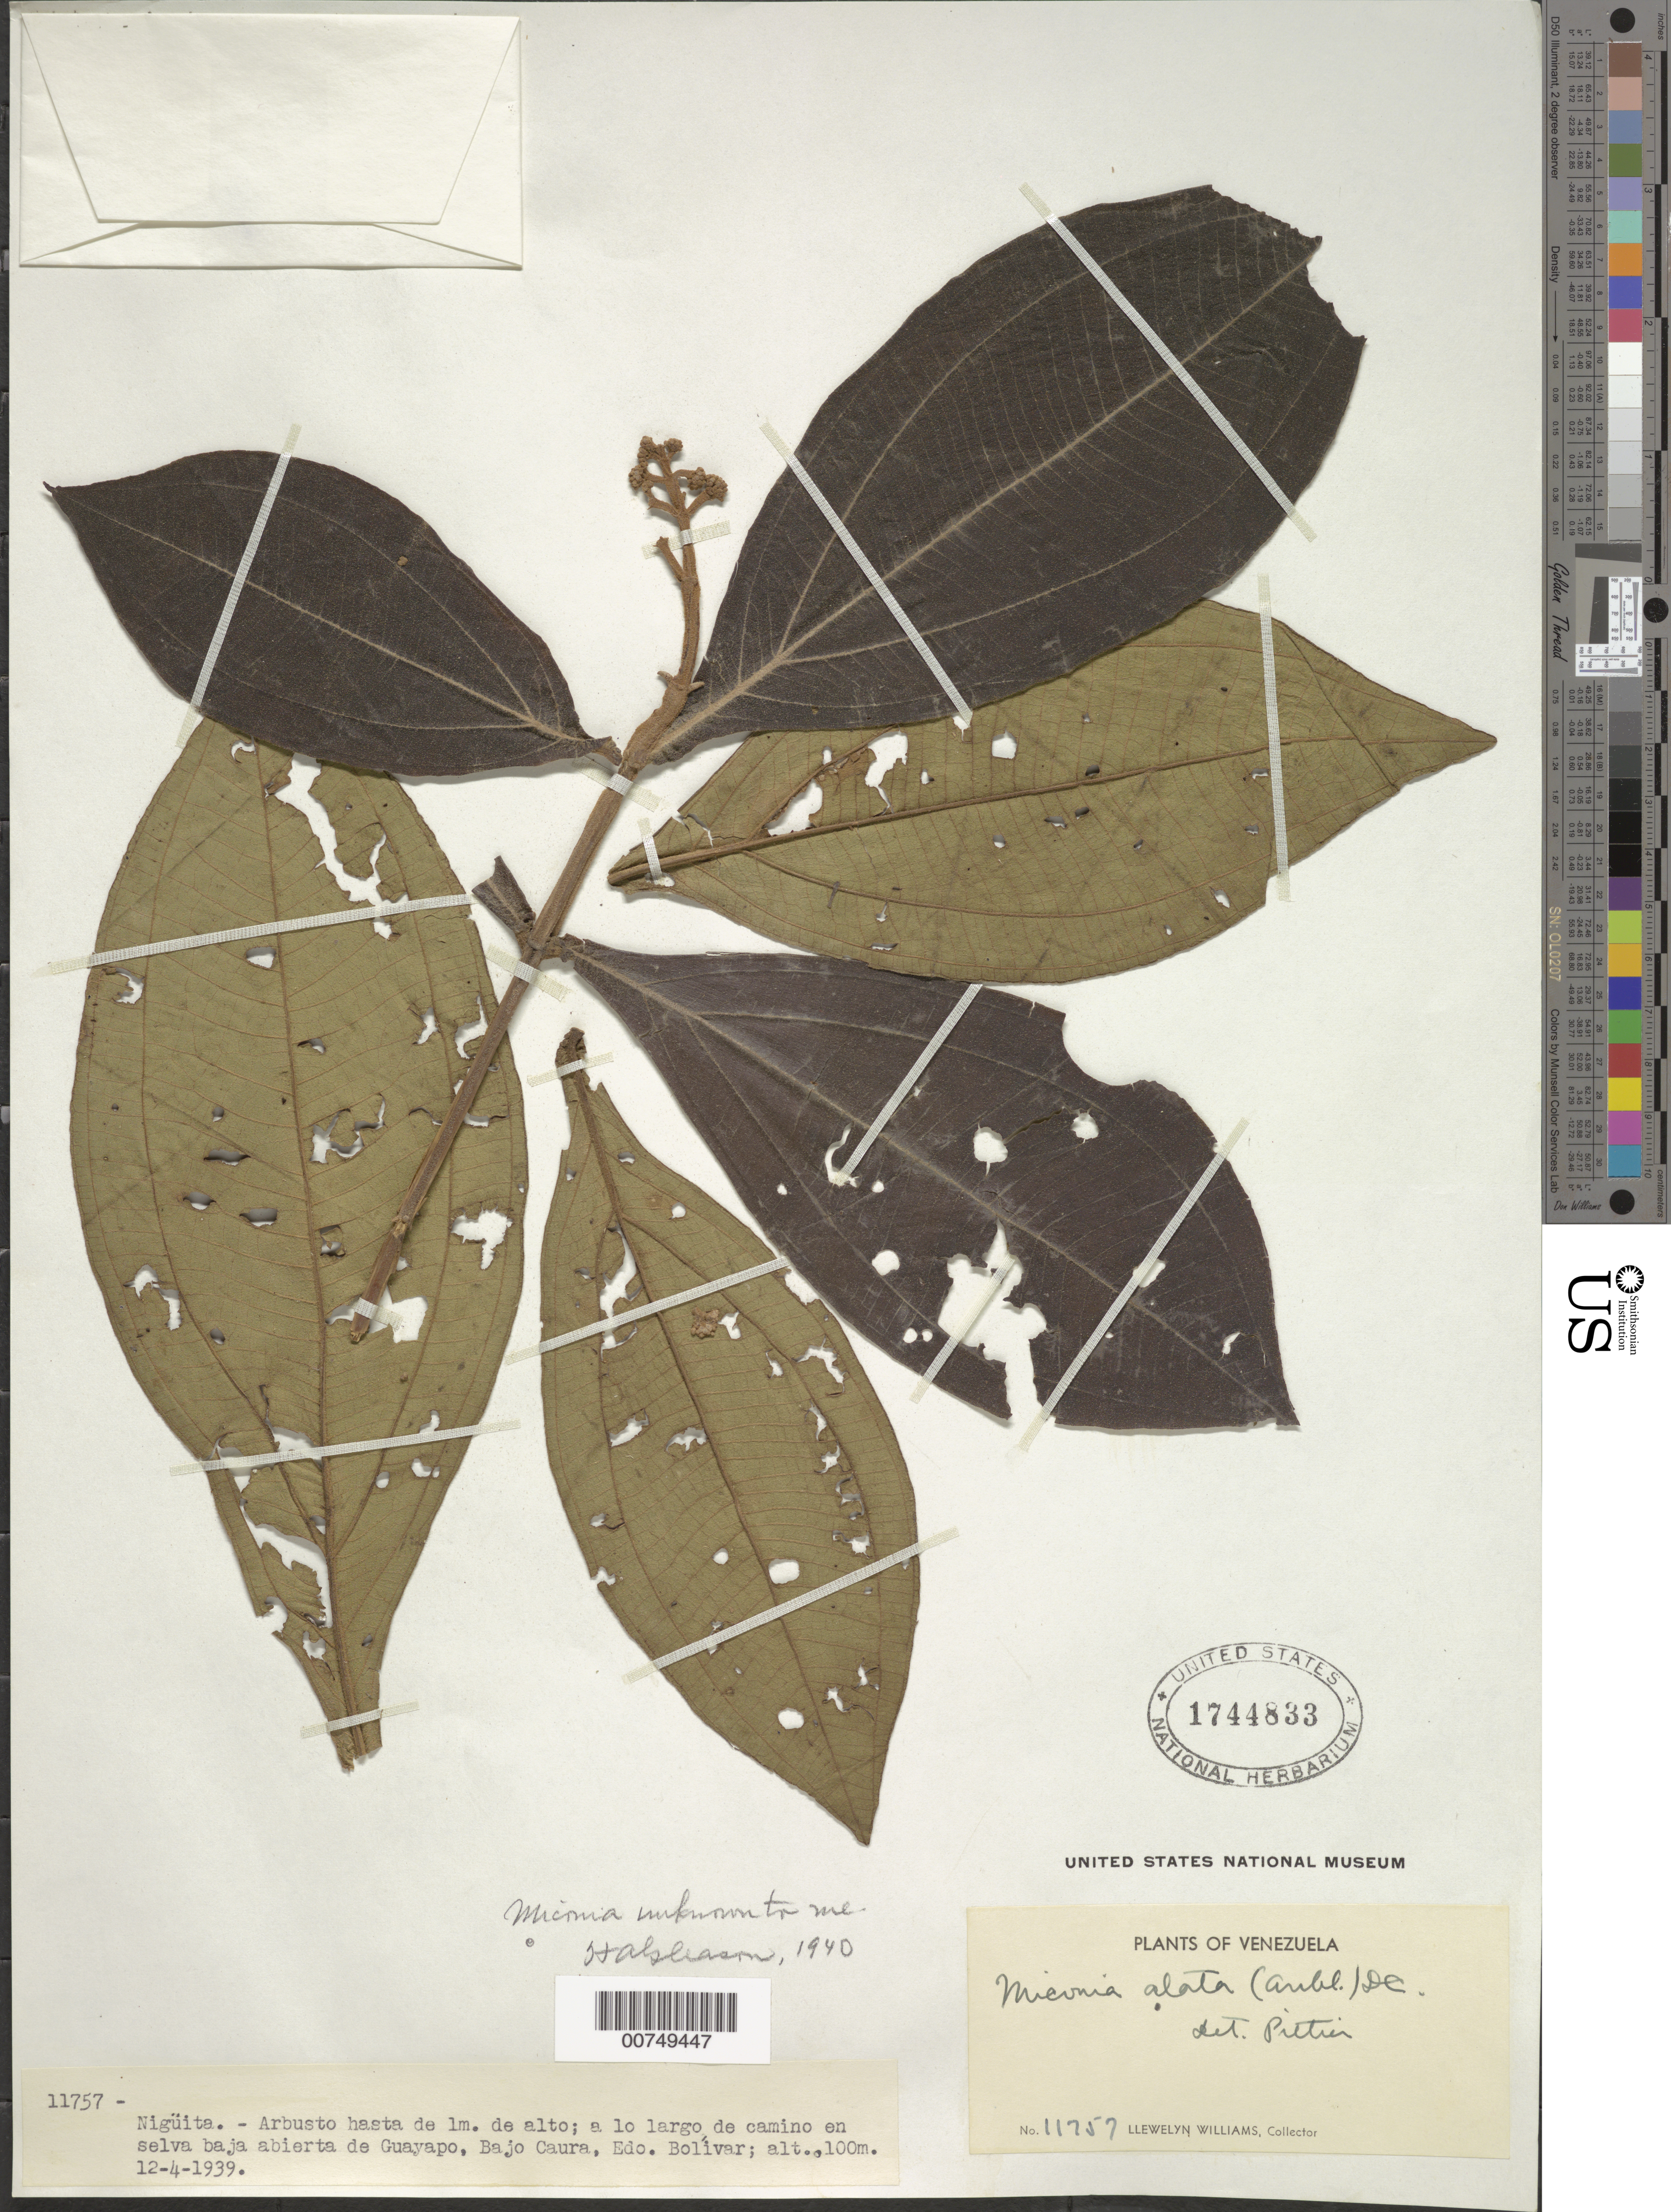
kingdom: Plantae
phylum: Tracheophyta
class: Magnoliopsida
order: Myrtales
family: Melastomataceae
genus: Miconia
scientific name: Miconia alata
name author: (Aubl.) DC.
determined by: Pittier, Henri F.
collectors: Ll. Williams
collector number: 11757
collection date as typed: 12-Apr-39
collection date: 1939-04-12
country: Venezuela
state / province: Bolívar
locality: Guayapo, Bajo Caura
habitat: Alo largo de camino en selva baja abierta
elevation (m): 100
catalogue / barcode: US 1744833